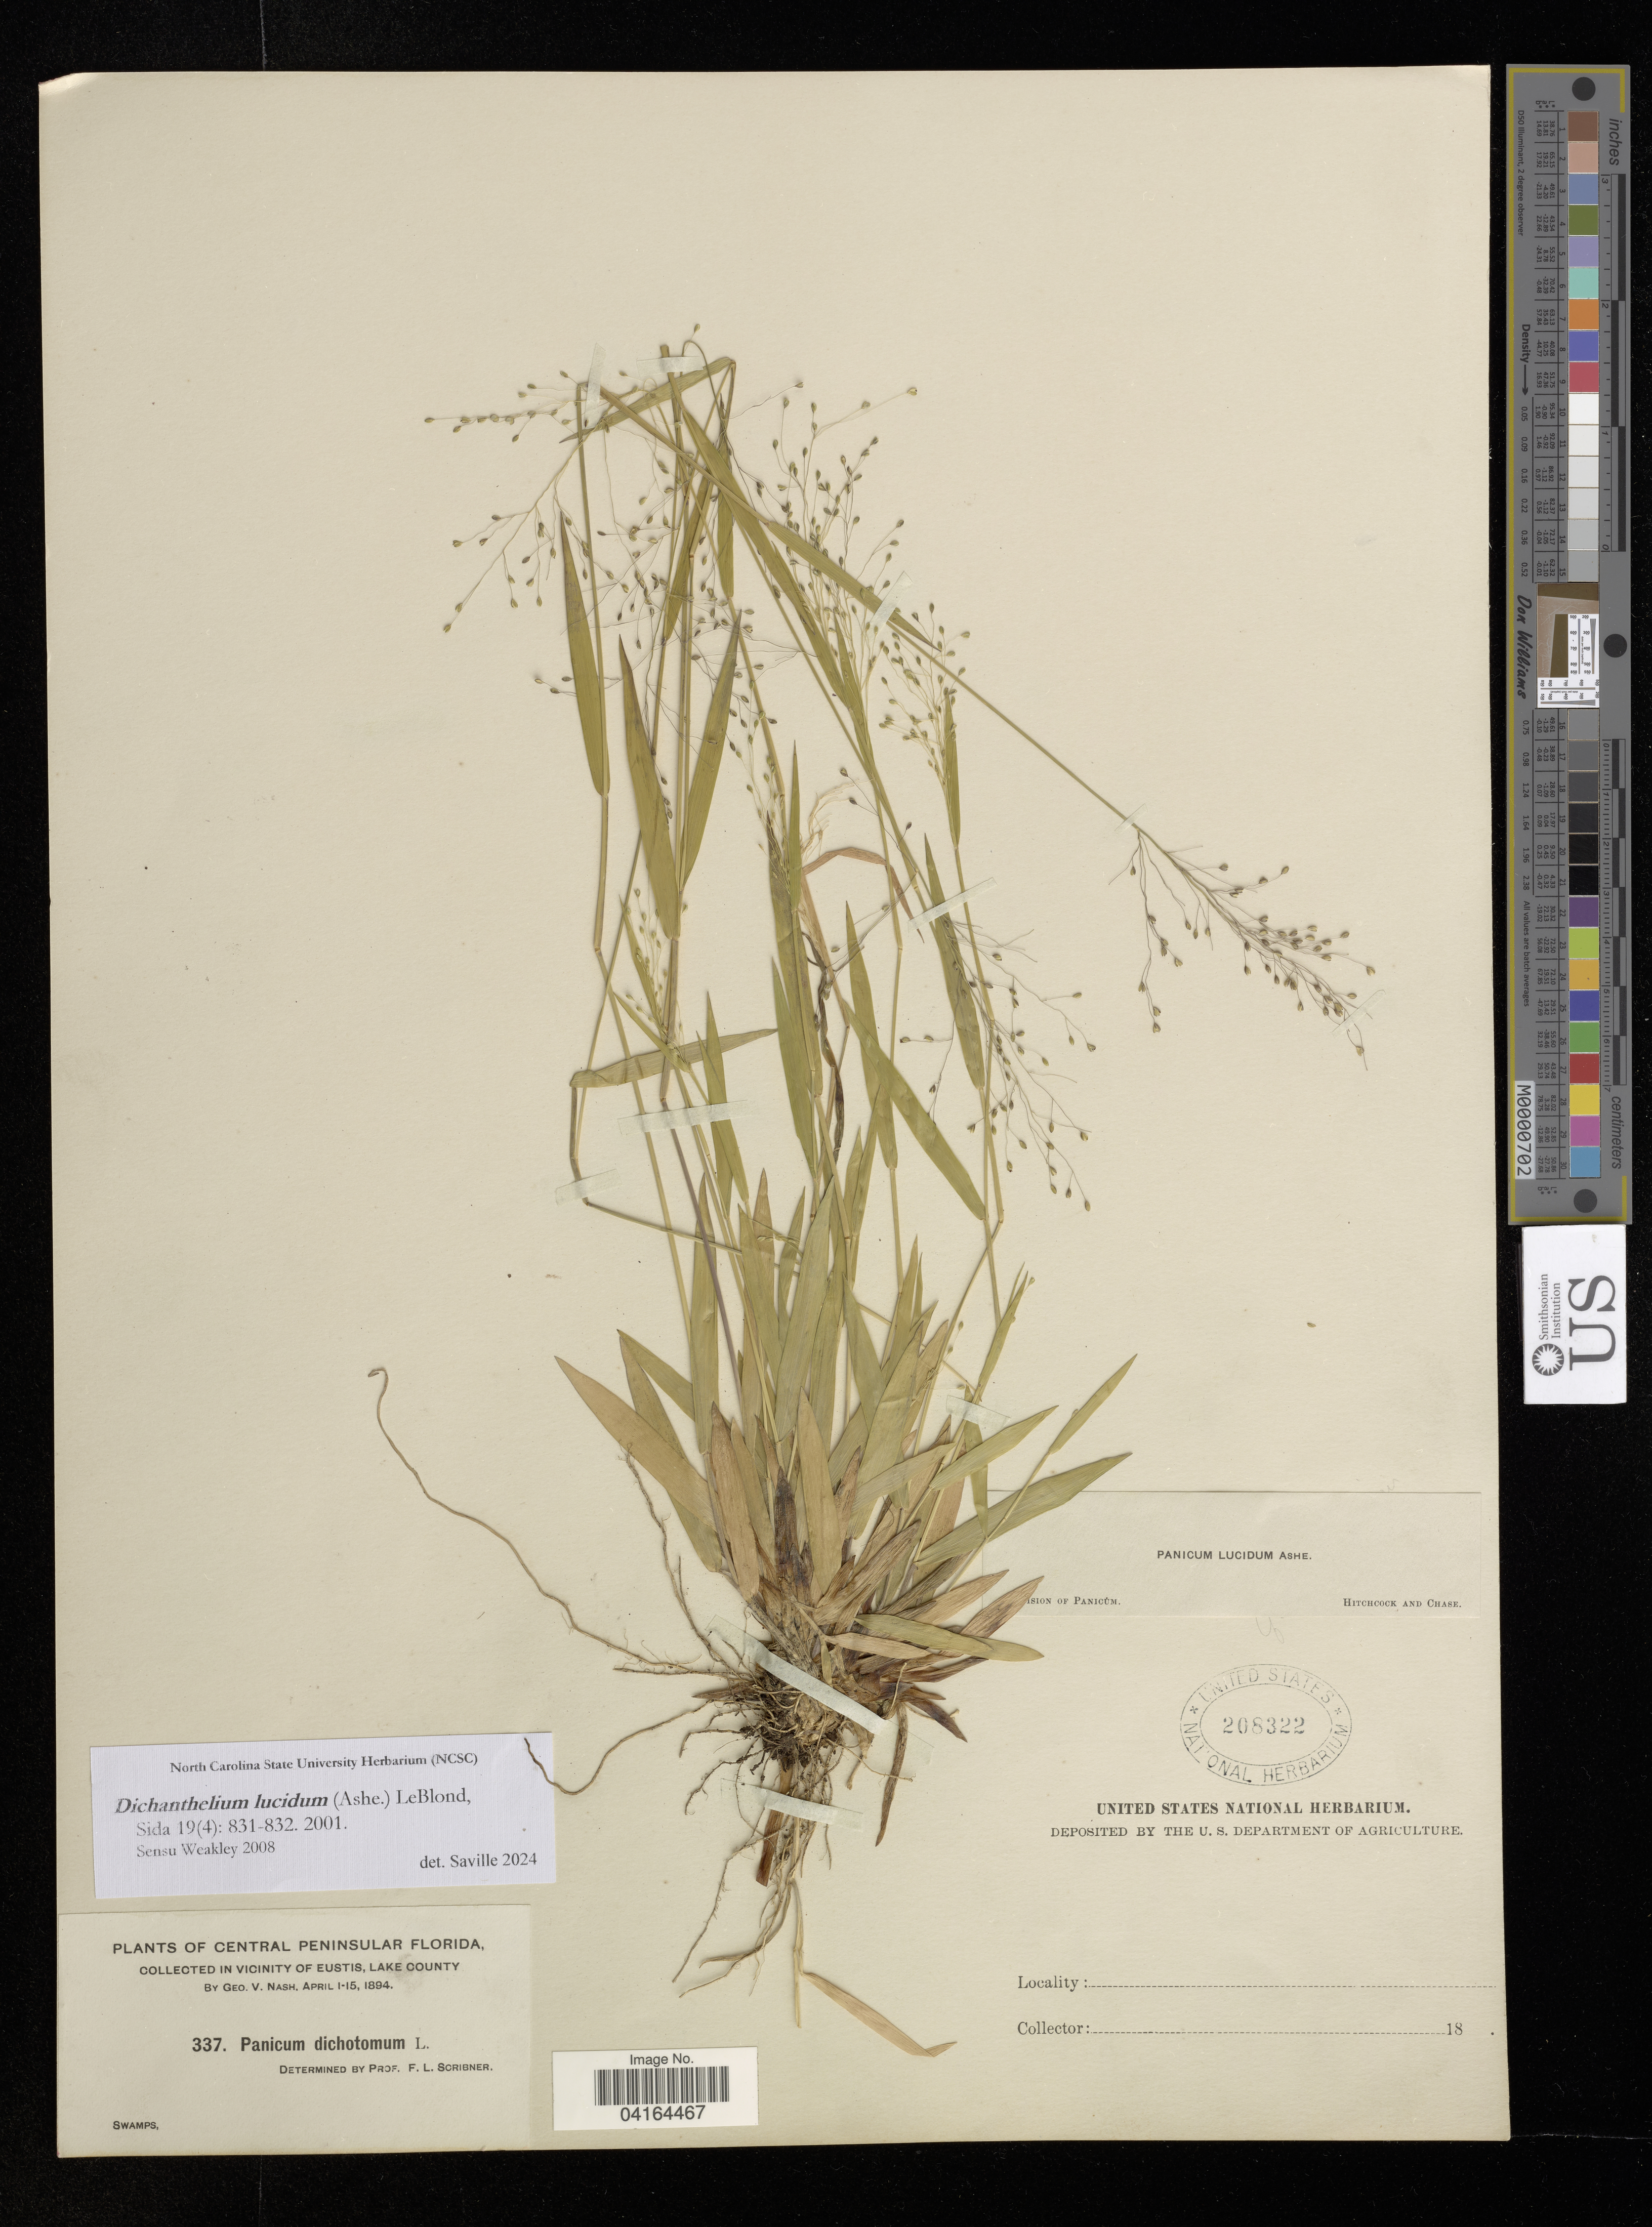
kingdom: Plantae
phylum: Tracheophyta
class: Liliopsida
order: Poales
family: Poaceae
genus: Dichanthelium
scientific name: Dichanthelium lucidum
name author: (Ashe) LeBlond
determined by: Saville, A. C., (NCSC), North Carolina State University (UNITED STATES)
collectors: G. V. Nash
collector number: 337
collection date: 1894-04-01/1894-04-15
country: United States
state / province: Florida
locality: Central Peninsular, Collected in Vicinity of Eustis, Lake County.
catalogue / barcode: US 208322